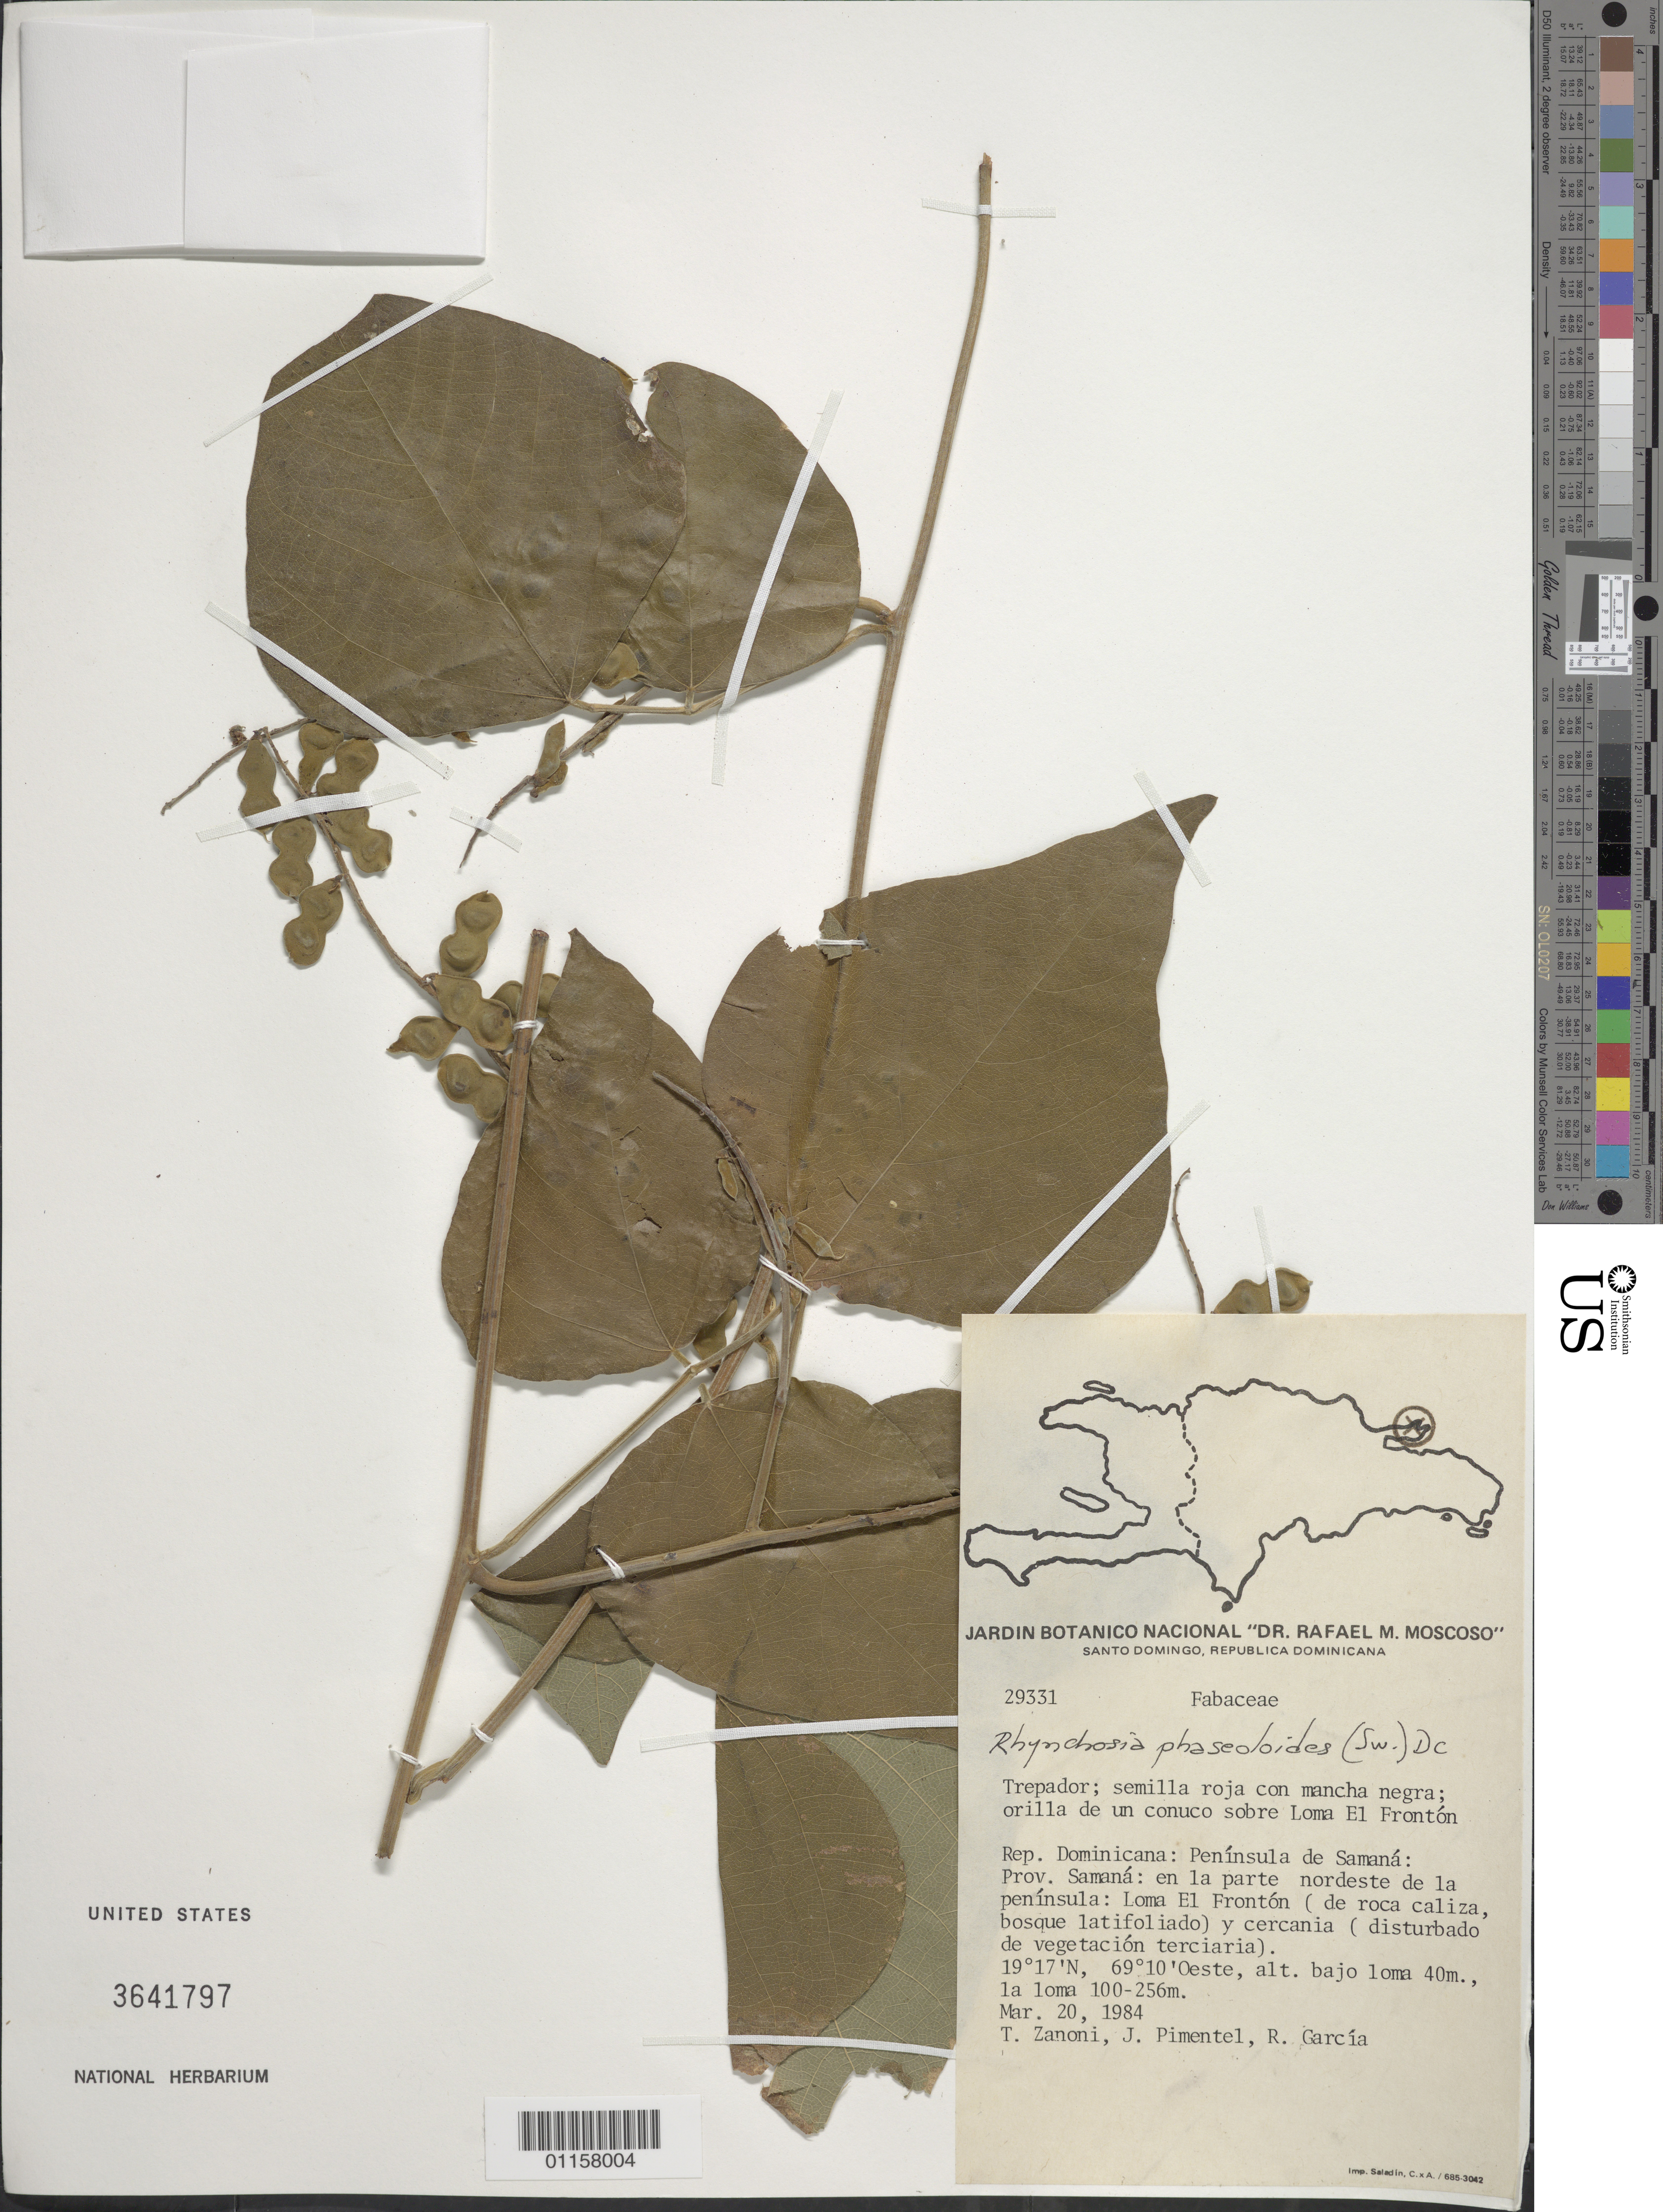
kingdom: Plantae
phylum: Tracheophyta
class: Magnoliopsida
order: Fabales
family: Fabaceae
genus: Rhynchosia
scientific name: Rhynchosia phaseoloides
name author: (Sw.) DC.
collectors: T. A. Zanoni, J. Pimentel & R. García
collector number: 29331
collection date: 1984-03-20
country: Dominican Republic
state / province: Samaná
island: Hispaniola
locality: Península de Samaná, en la parte nordeste de la península; Loma el Frontón. Orilla de un conuco sobre Loma El Frontón.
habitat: Roca caliza, bosque latifoliado y cercania (disturbado de vegetación terciaria).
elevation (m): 100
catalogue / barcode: US 3641797